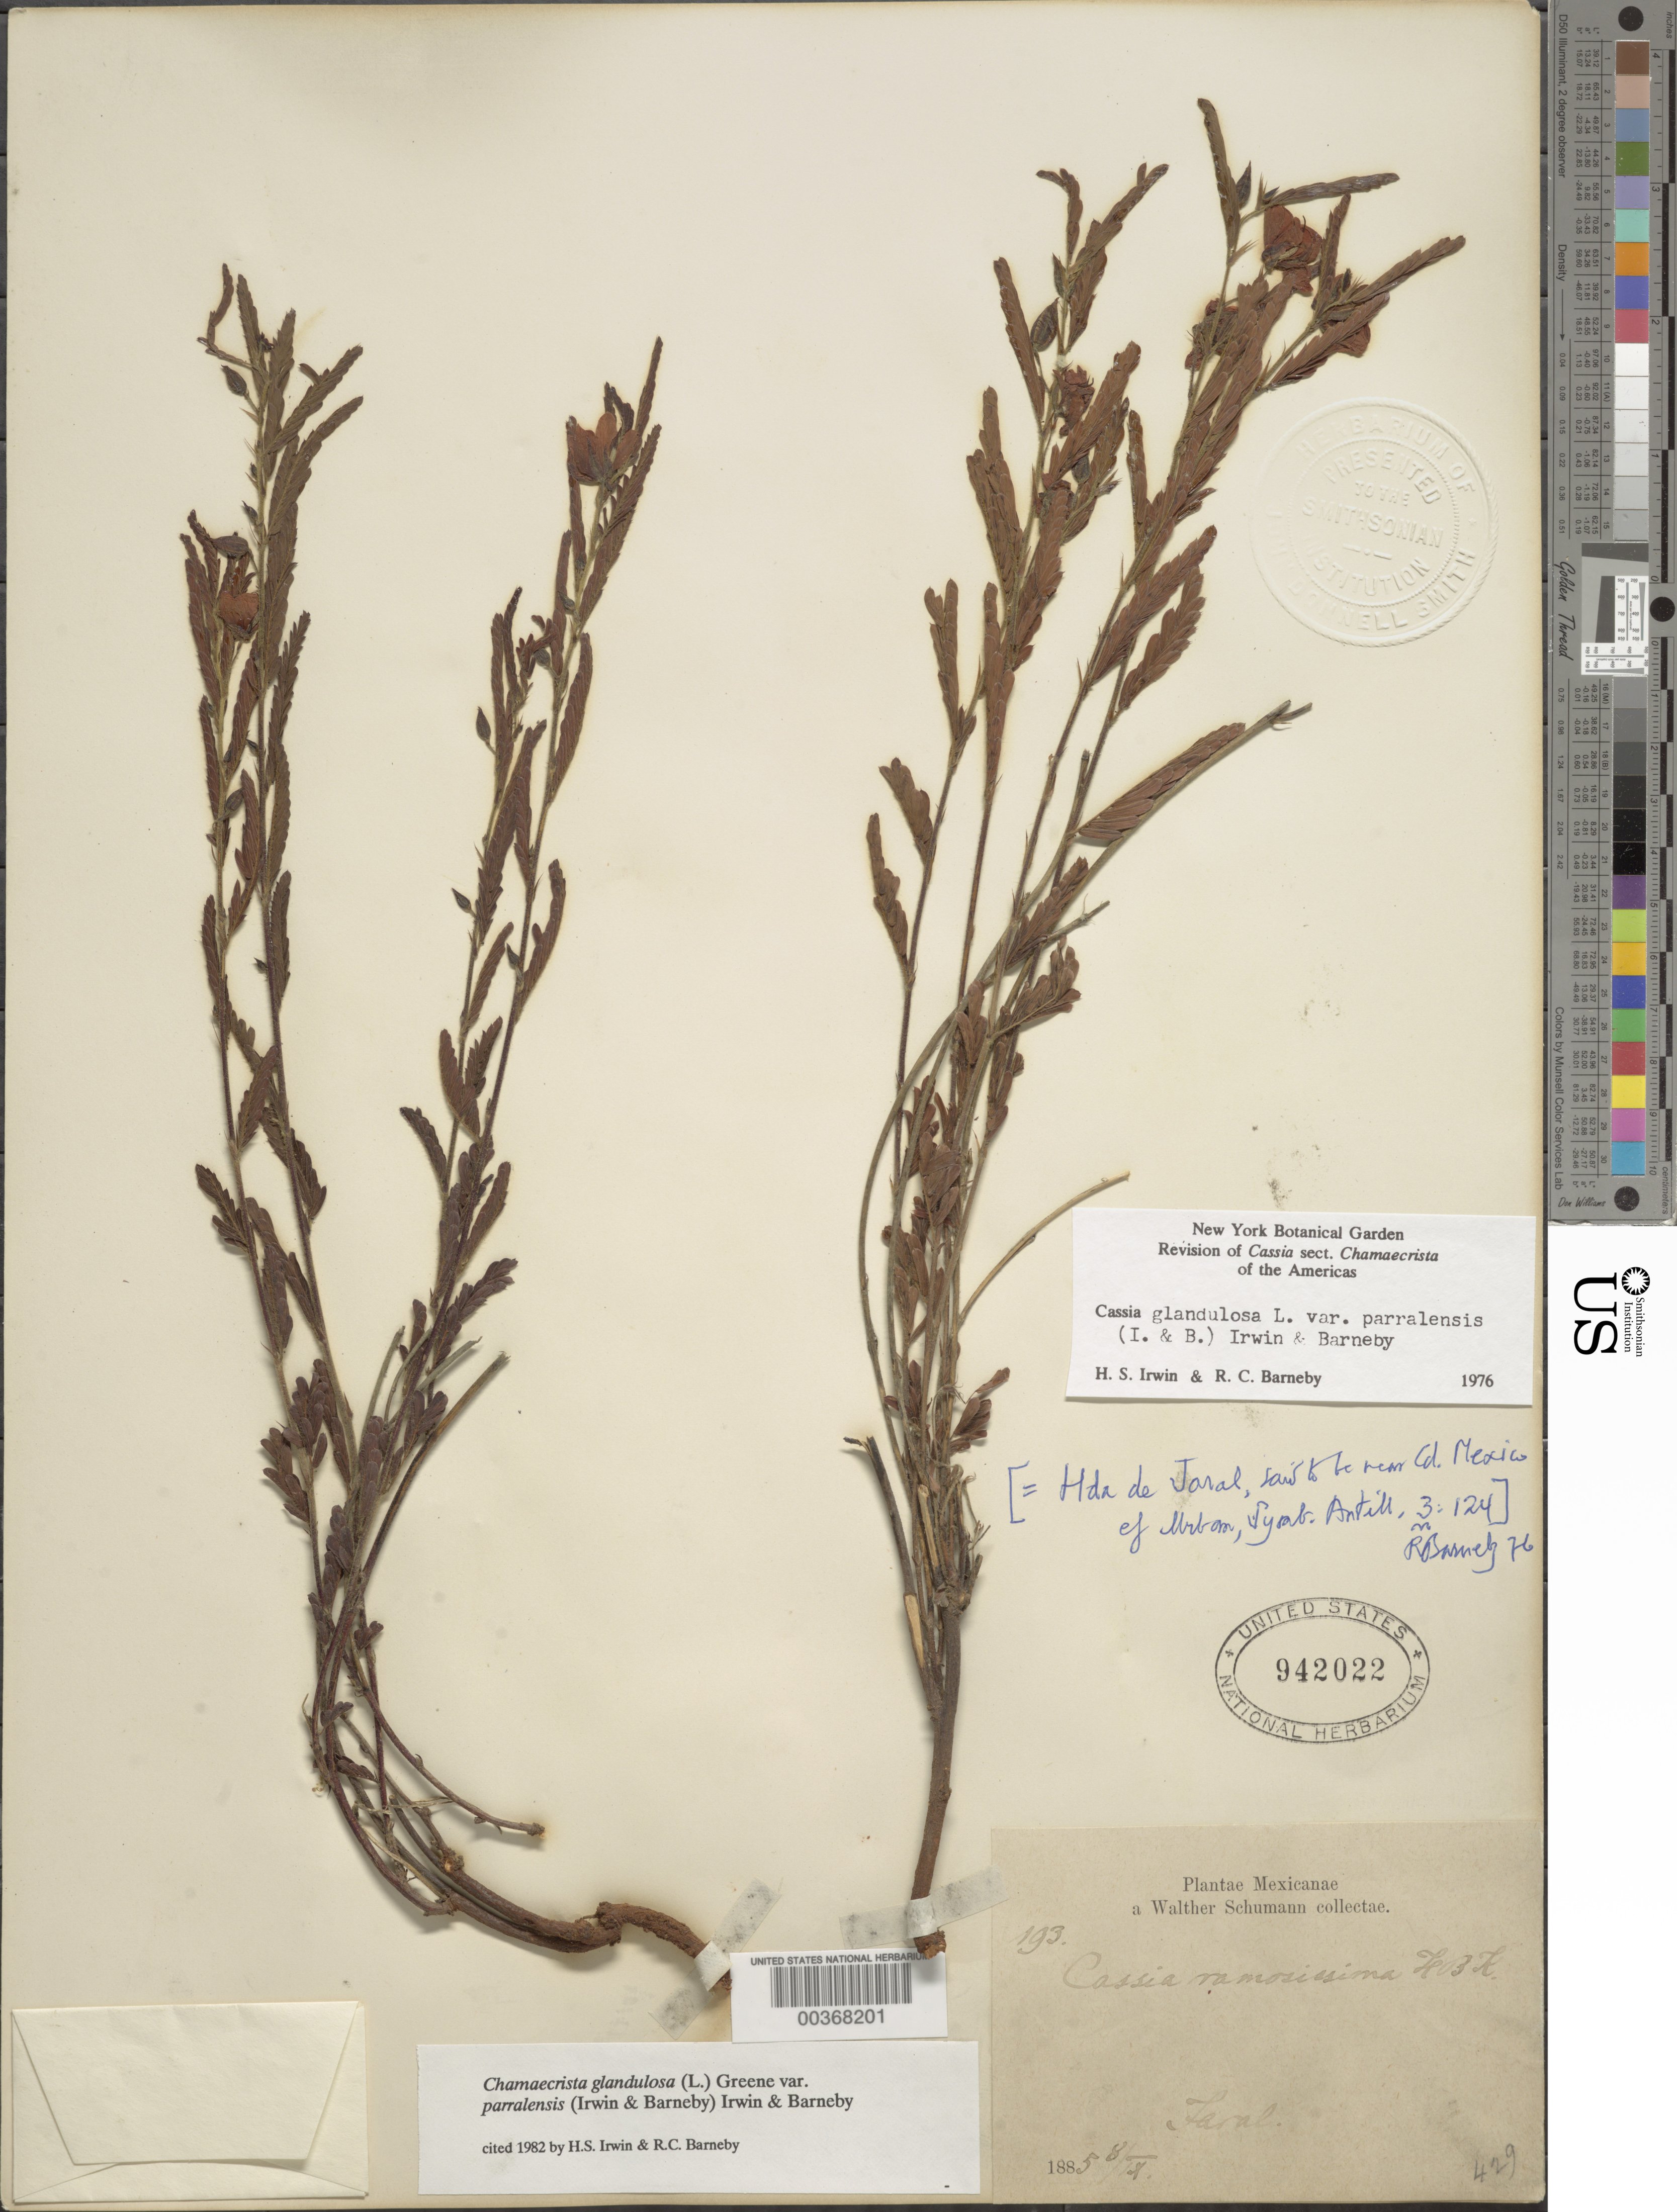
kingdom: Plantae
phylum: Tracheophyta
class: Magnoliopsida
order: Fabales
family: Fabaceae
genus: Chamaecrista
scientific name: Chamaecrista glandulosa var. parralensis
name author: (H.S. Irwin & Barneby) H.S. Irwin & Barneby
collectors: W. Schumann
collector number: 193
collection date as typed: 08 Sep 1885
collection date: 1885-09-08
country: Mexico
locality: Faral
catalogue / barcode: US 942022